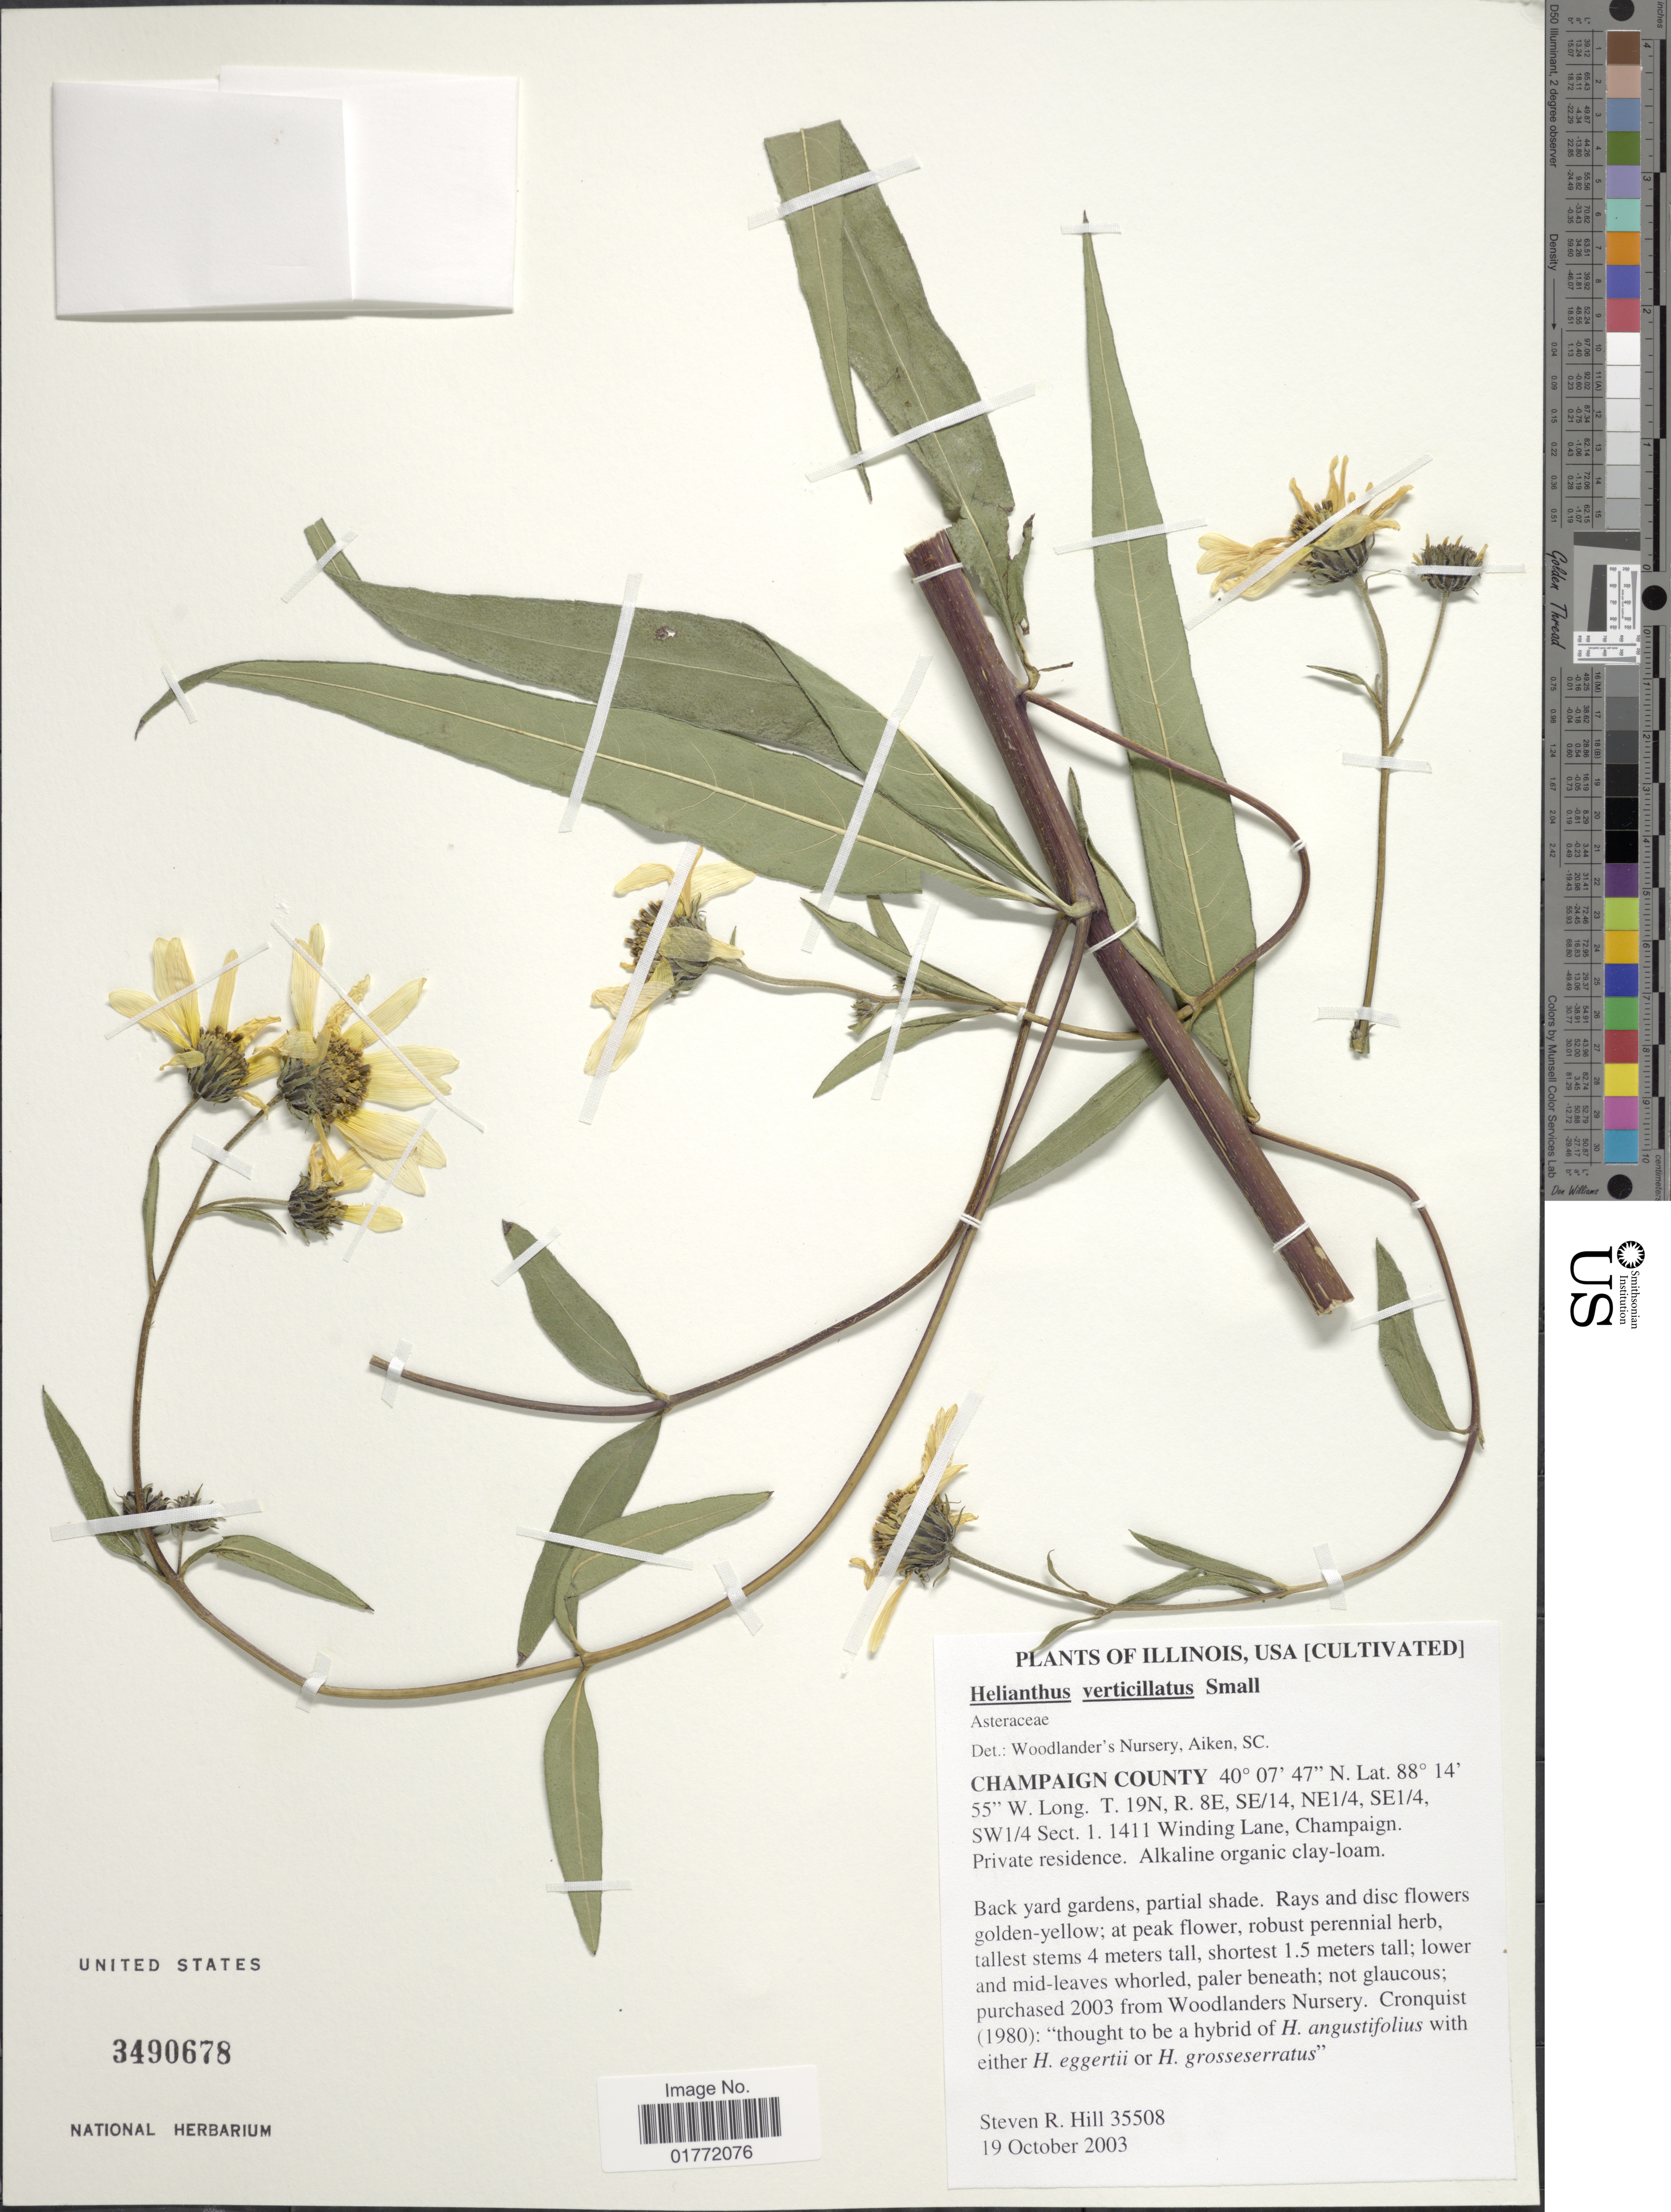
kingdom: Plantae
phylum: Tracheophyta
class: Magnoliopsida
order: Asterales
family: Asteraceae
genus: Helianthus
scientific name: Helianthus verticillatus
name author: Small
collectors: S. R. Hill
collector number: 35508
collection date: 2003-10-19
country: United States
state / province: Illinois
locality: Champaign County, T19N, R8E,SE/14, NE1/4, SW1/4 Sect, 1.1411 Winding Lane, Champaign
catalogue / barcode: US 3490678